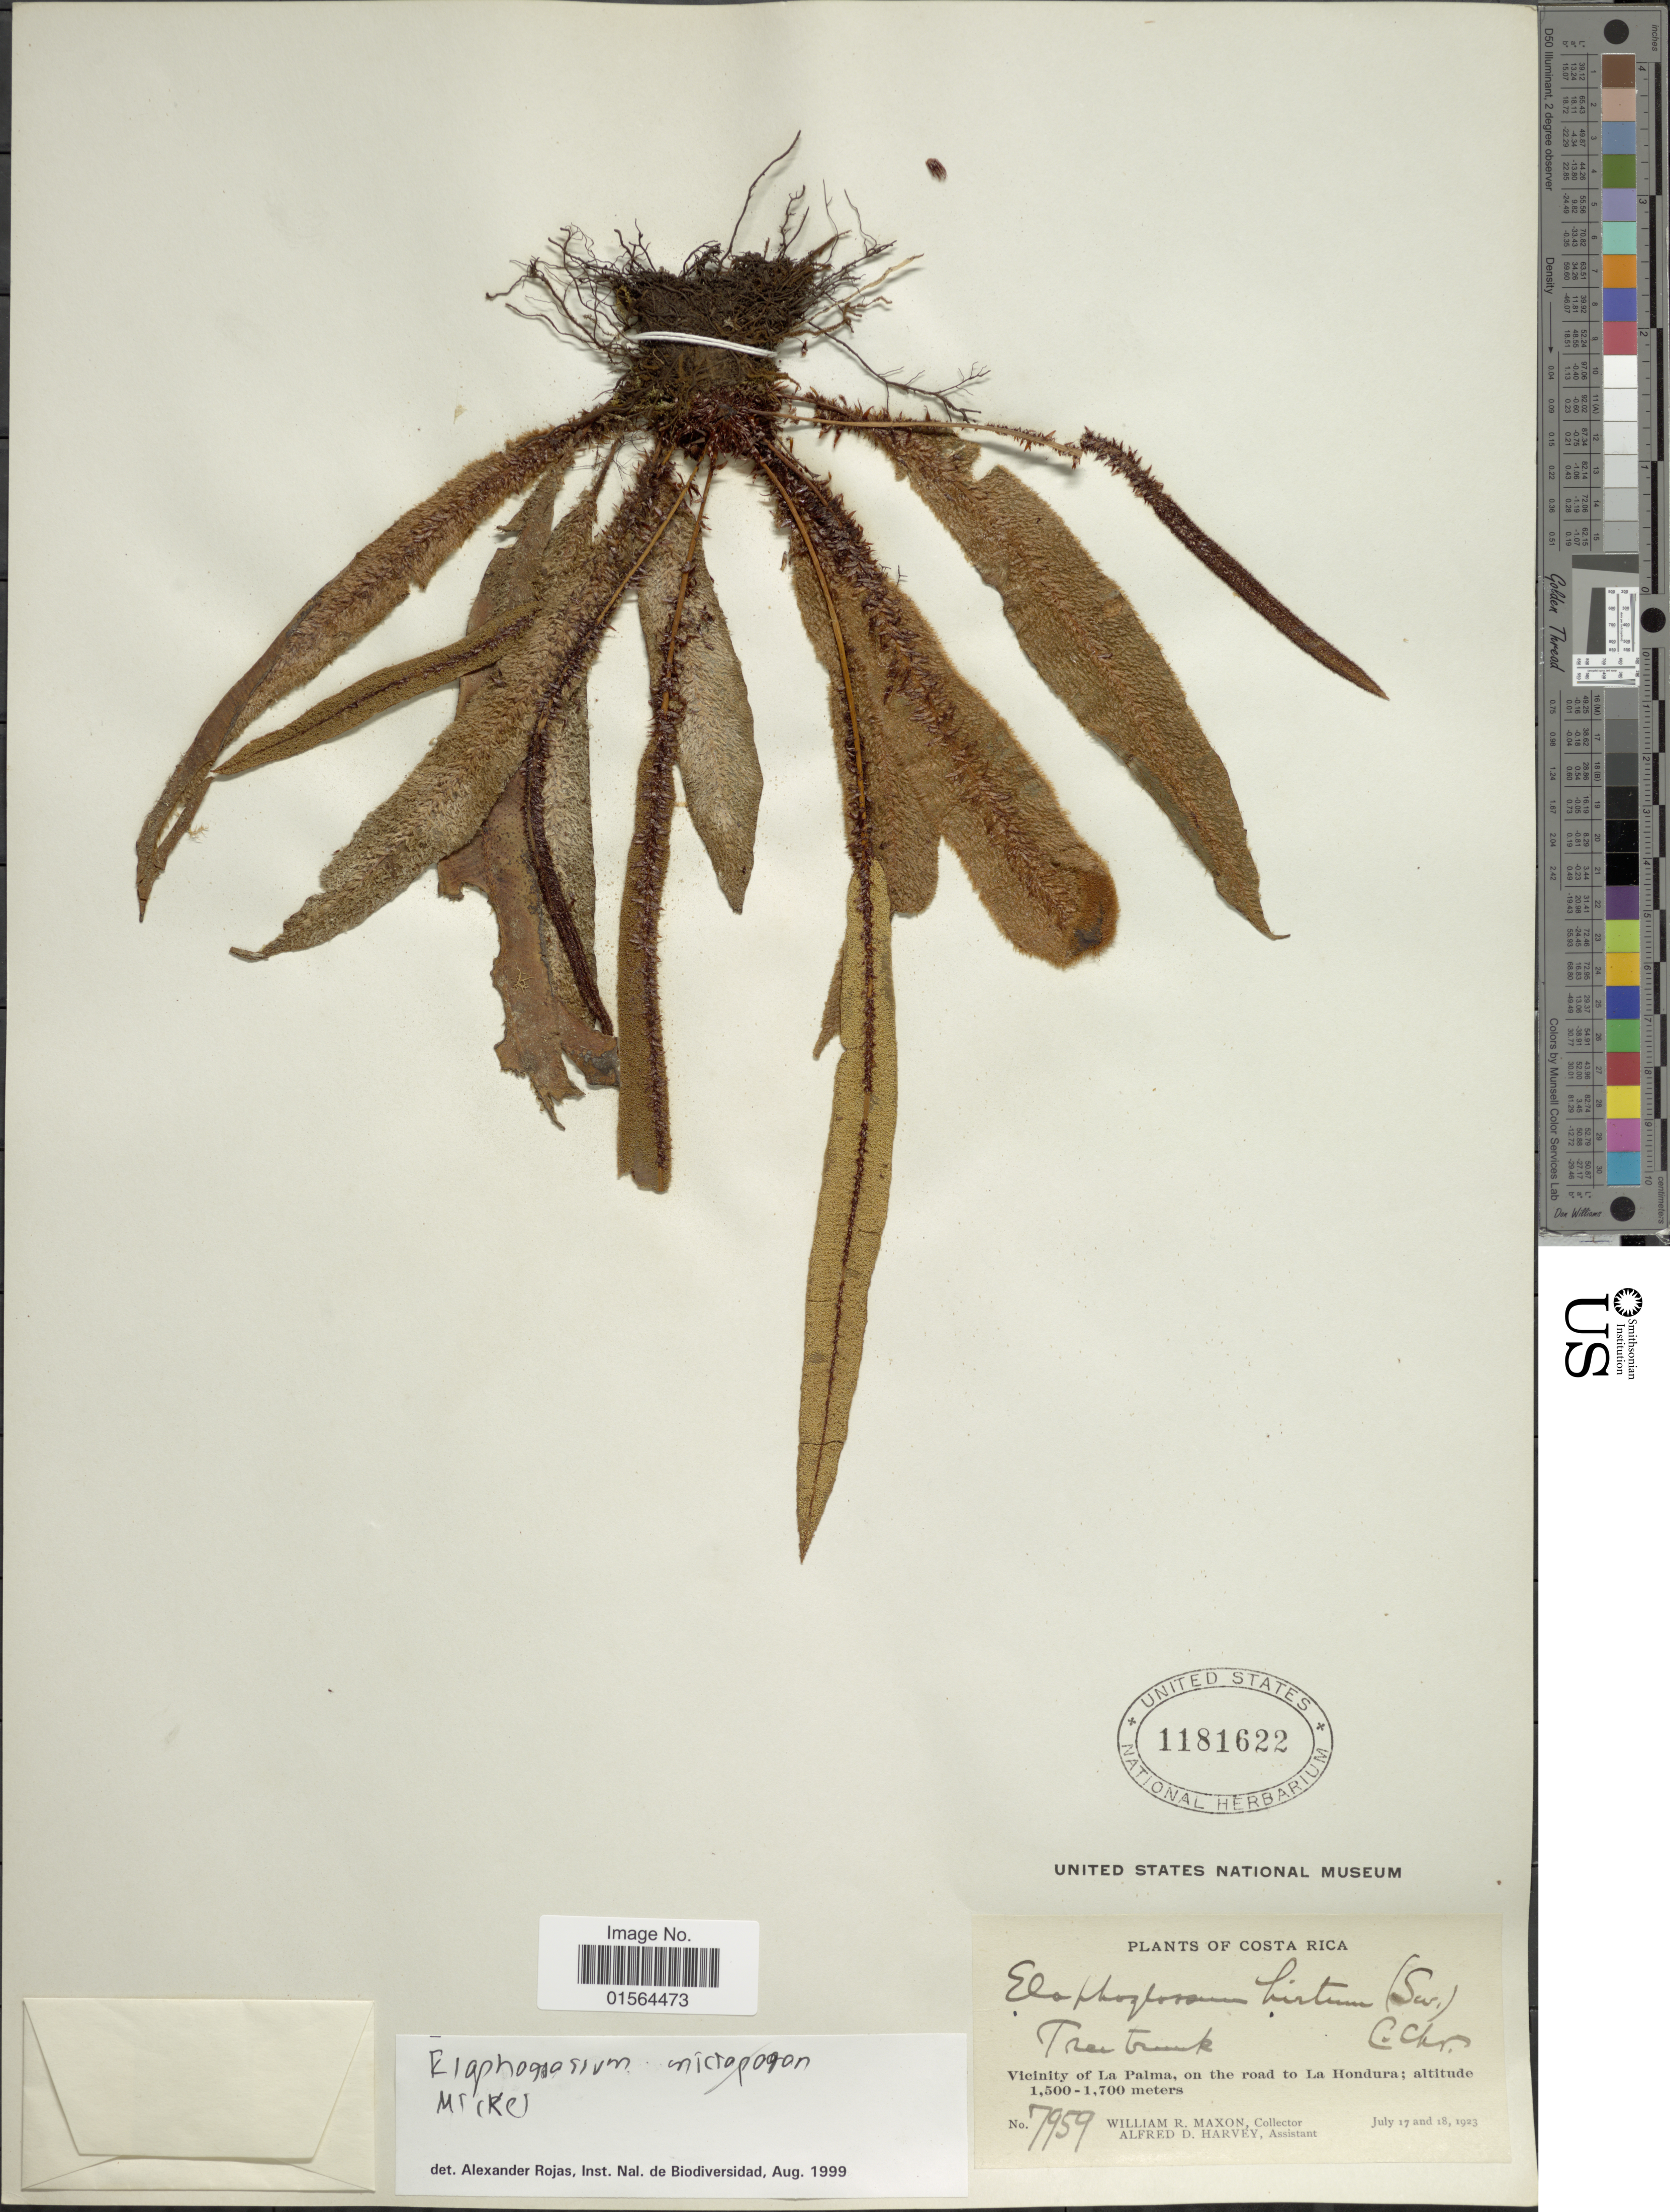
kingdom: Plantae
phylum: Tracheophyta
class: Polypodiopsida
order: Polypodiales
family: Dryopteridaceae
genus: Elaphoglossum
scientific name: Elaphoglossum paleaceum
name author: (Hook. & Grev.) Sledge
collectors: W. R. Maxon & A. D. Harvey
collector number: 7959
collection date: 1923-07-17/1923-07-18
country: Costa Rica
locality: Vicinity of La Palma, on the road to La Hondura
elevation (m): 1500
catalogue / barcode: US 1181622